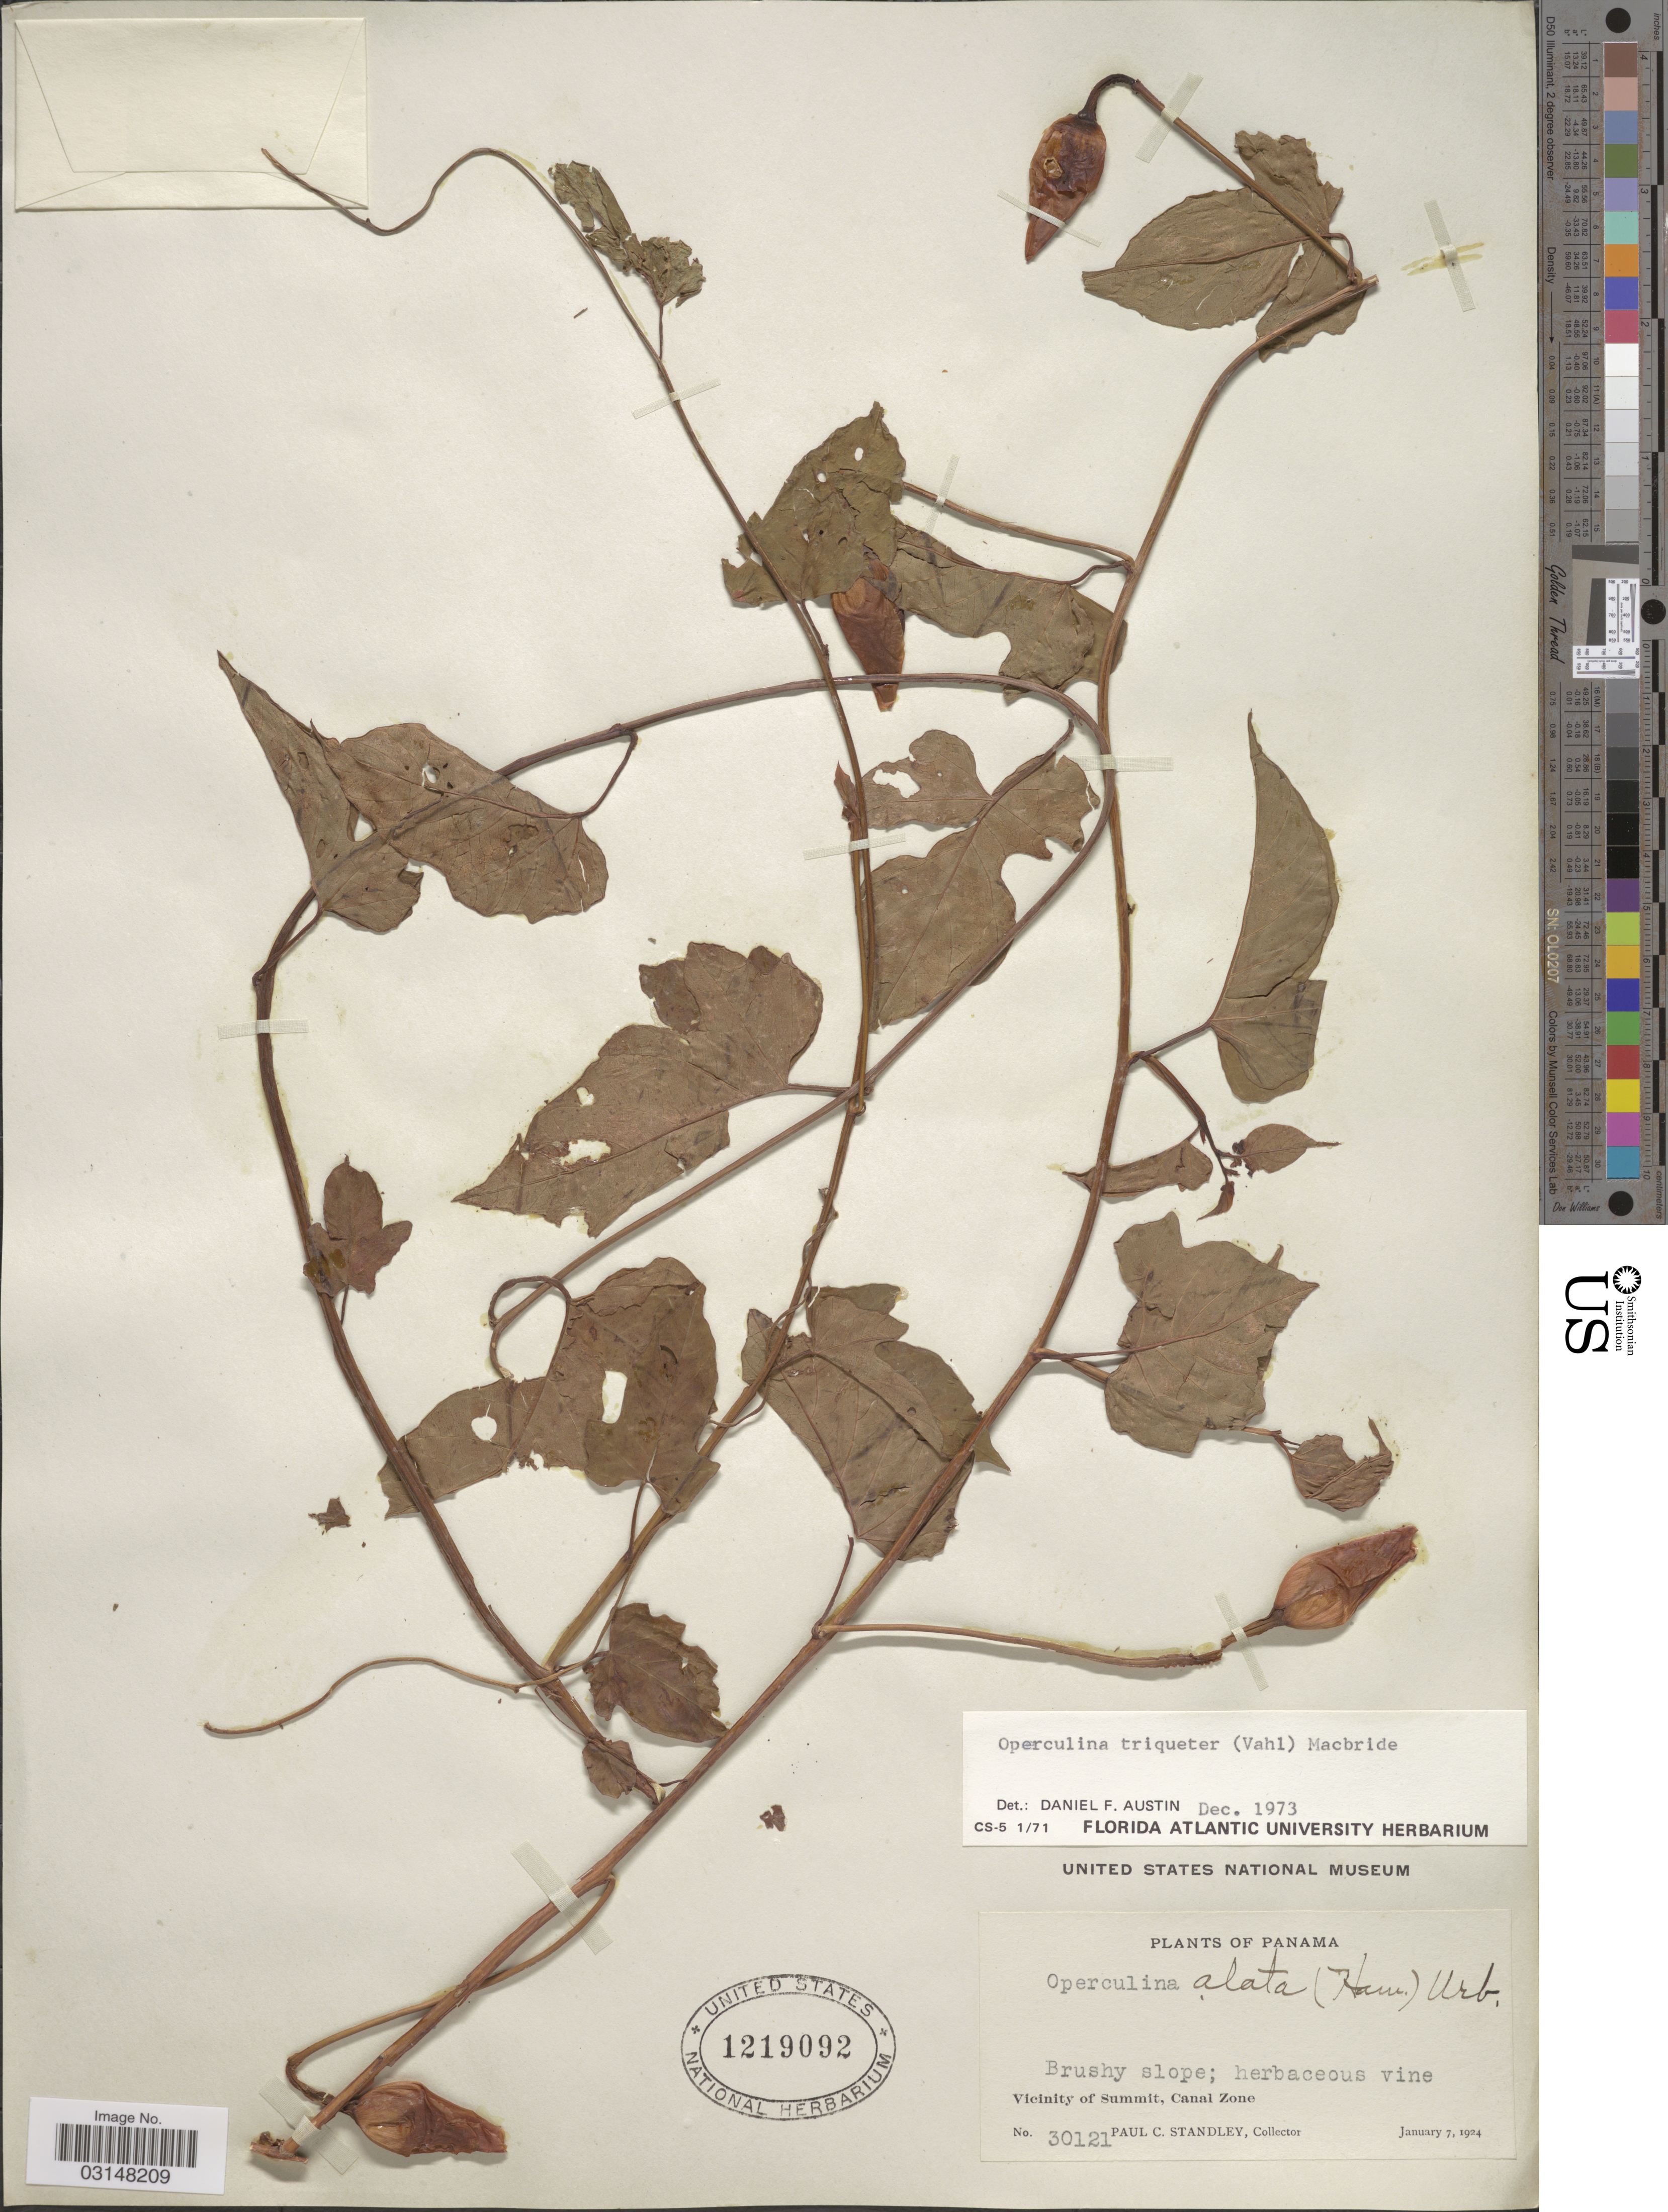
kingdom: Plantae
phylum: Tracheophyta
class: Magnoliopsida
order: Solanales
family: Convolvulaceae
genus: Operculina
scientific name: Operculina alata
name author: (Ham.) Urb.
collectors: P. C. Standley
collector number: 30121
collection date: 1924-01-07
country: Panama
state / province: Colón / Panamá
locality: Vicinity of Summit, Canal Zone.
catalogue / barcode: US 1219092